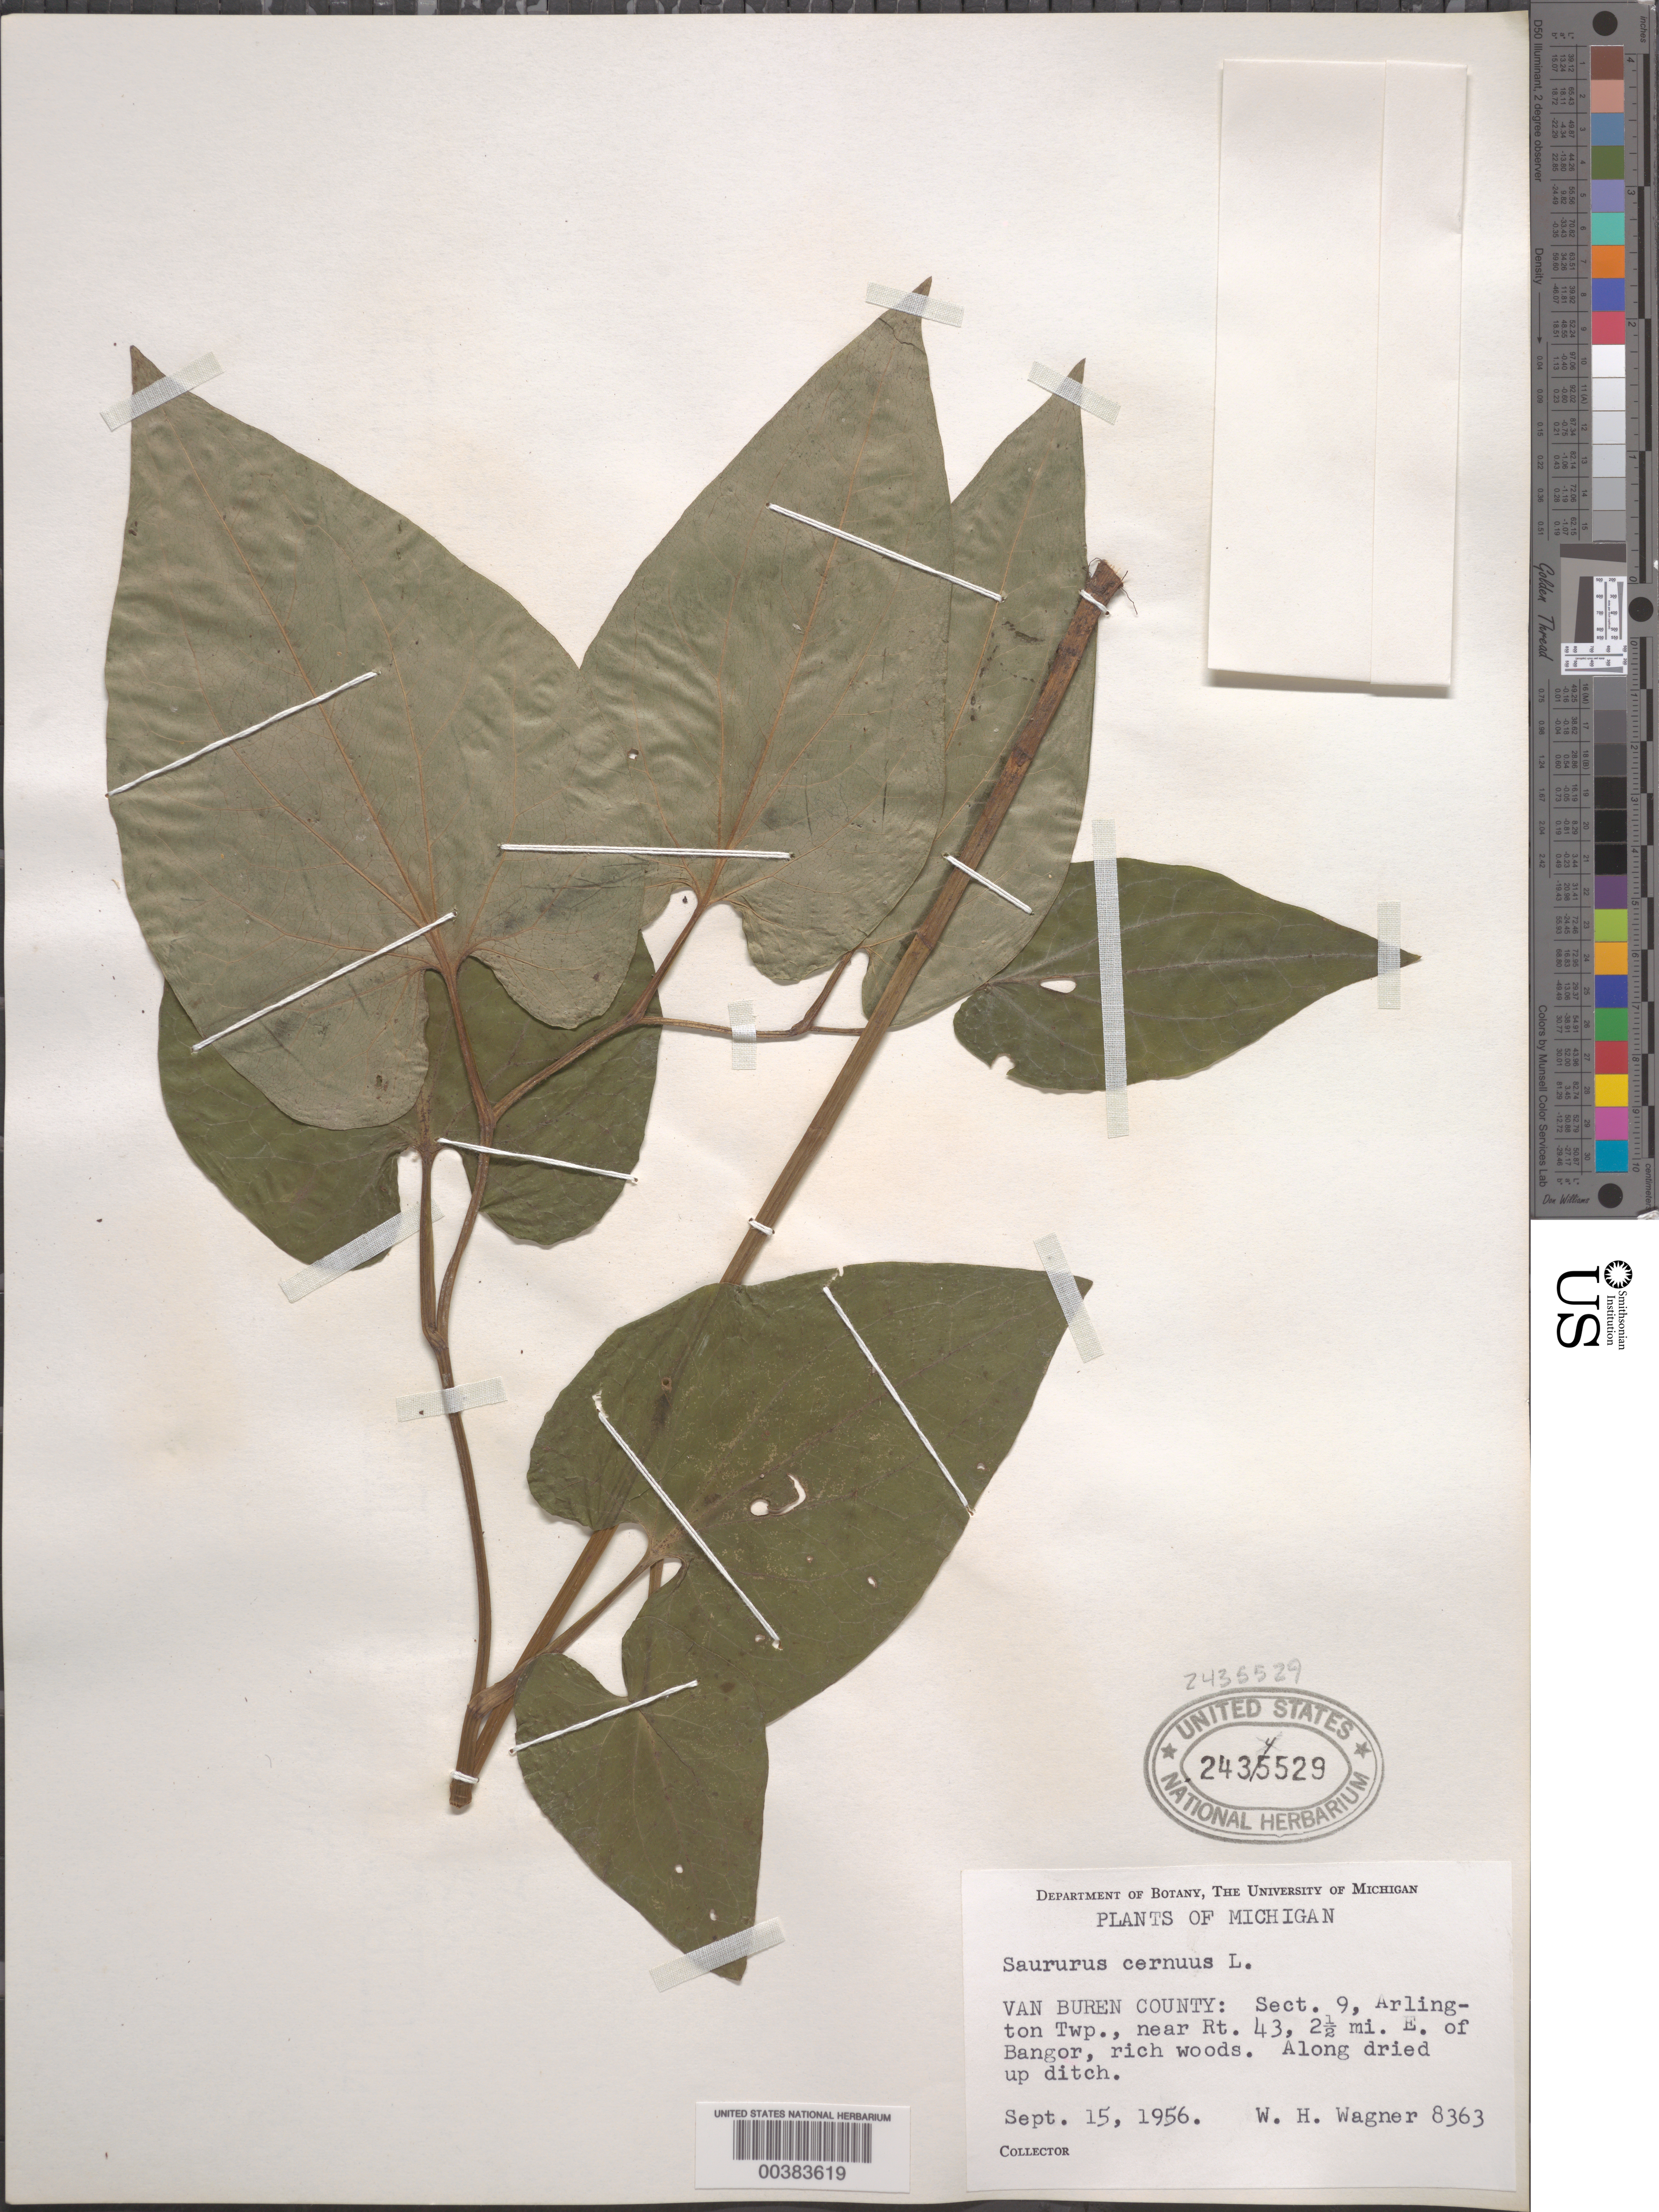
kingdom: Plantae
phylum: Tracheophyta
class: Magnoliopsida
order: Piperales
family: Saururaceae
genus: Saururus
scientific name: Saururus cernuus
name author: L.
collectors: W. H. Wagner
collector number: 8363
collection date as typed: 15 Sep 1956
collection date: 1956-09-15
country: United States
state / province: Michigan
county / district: Van Buren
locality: E of bangor, near rt 43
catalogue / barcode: US 2435529